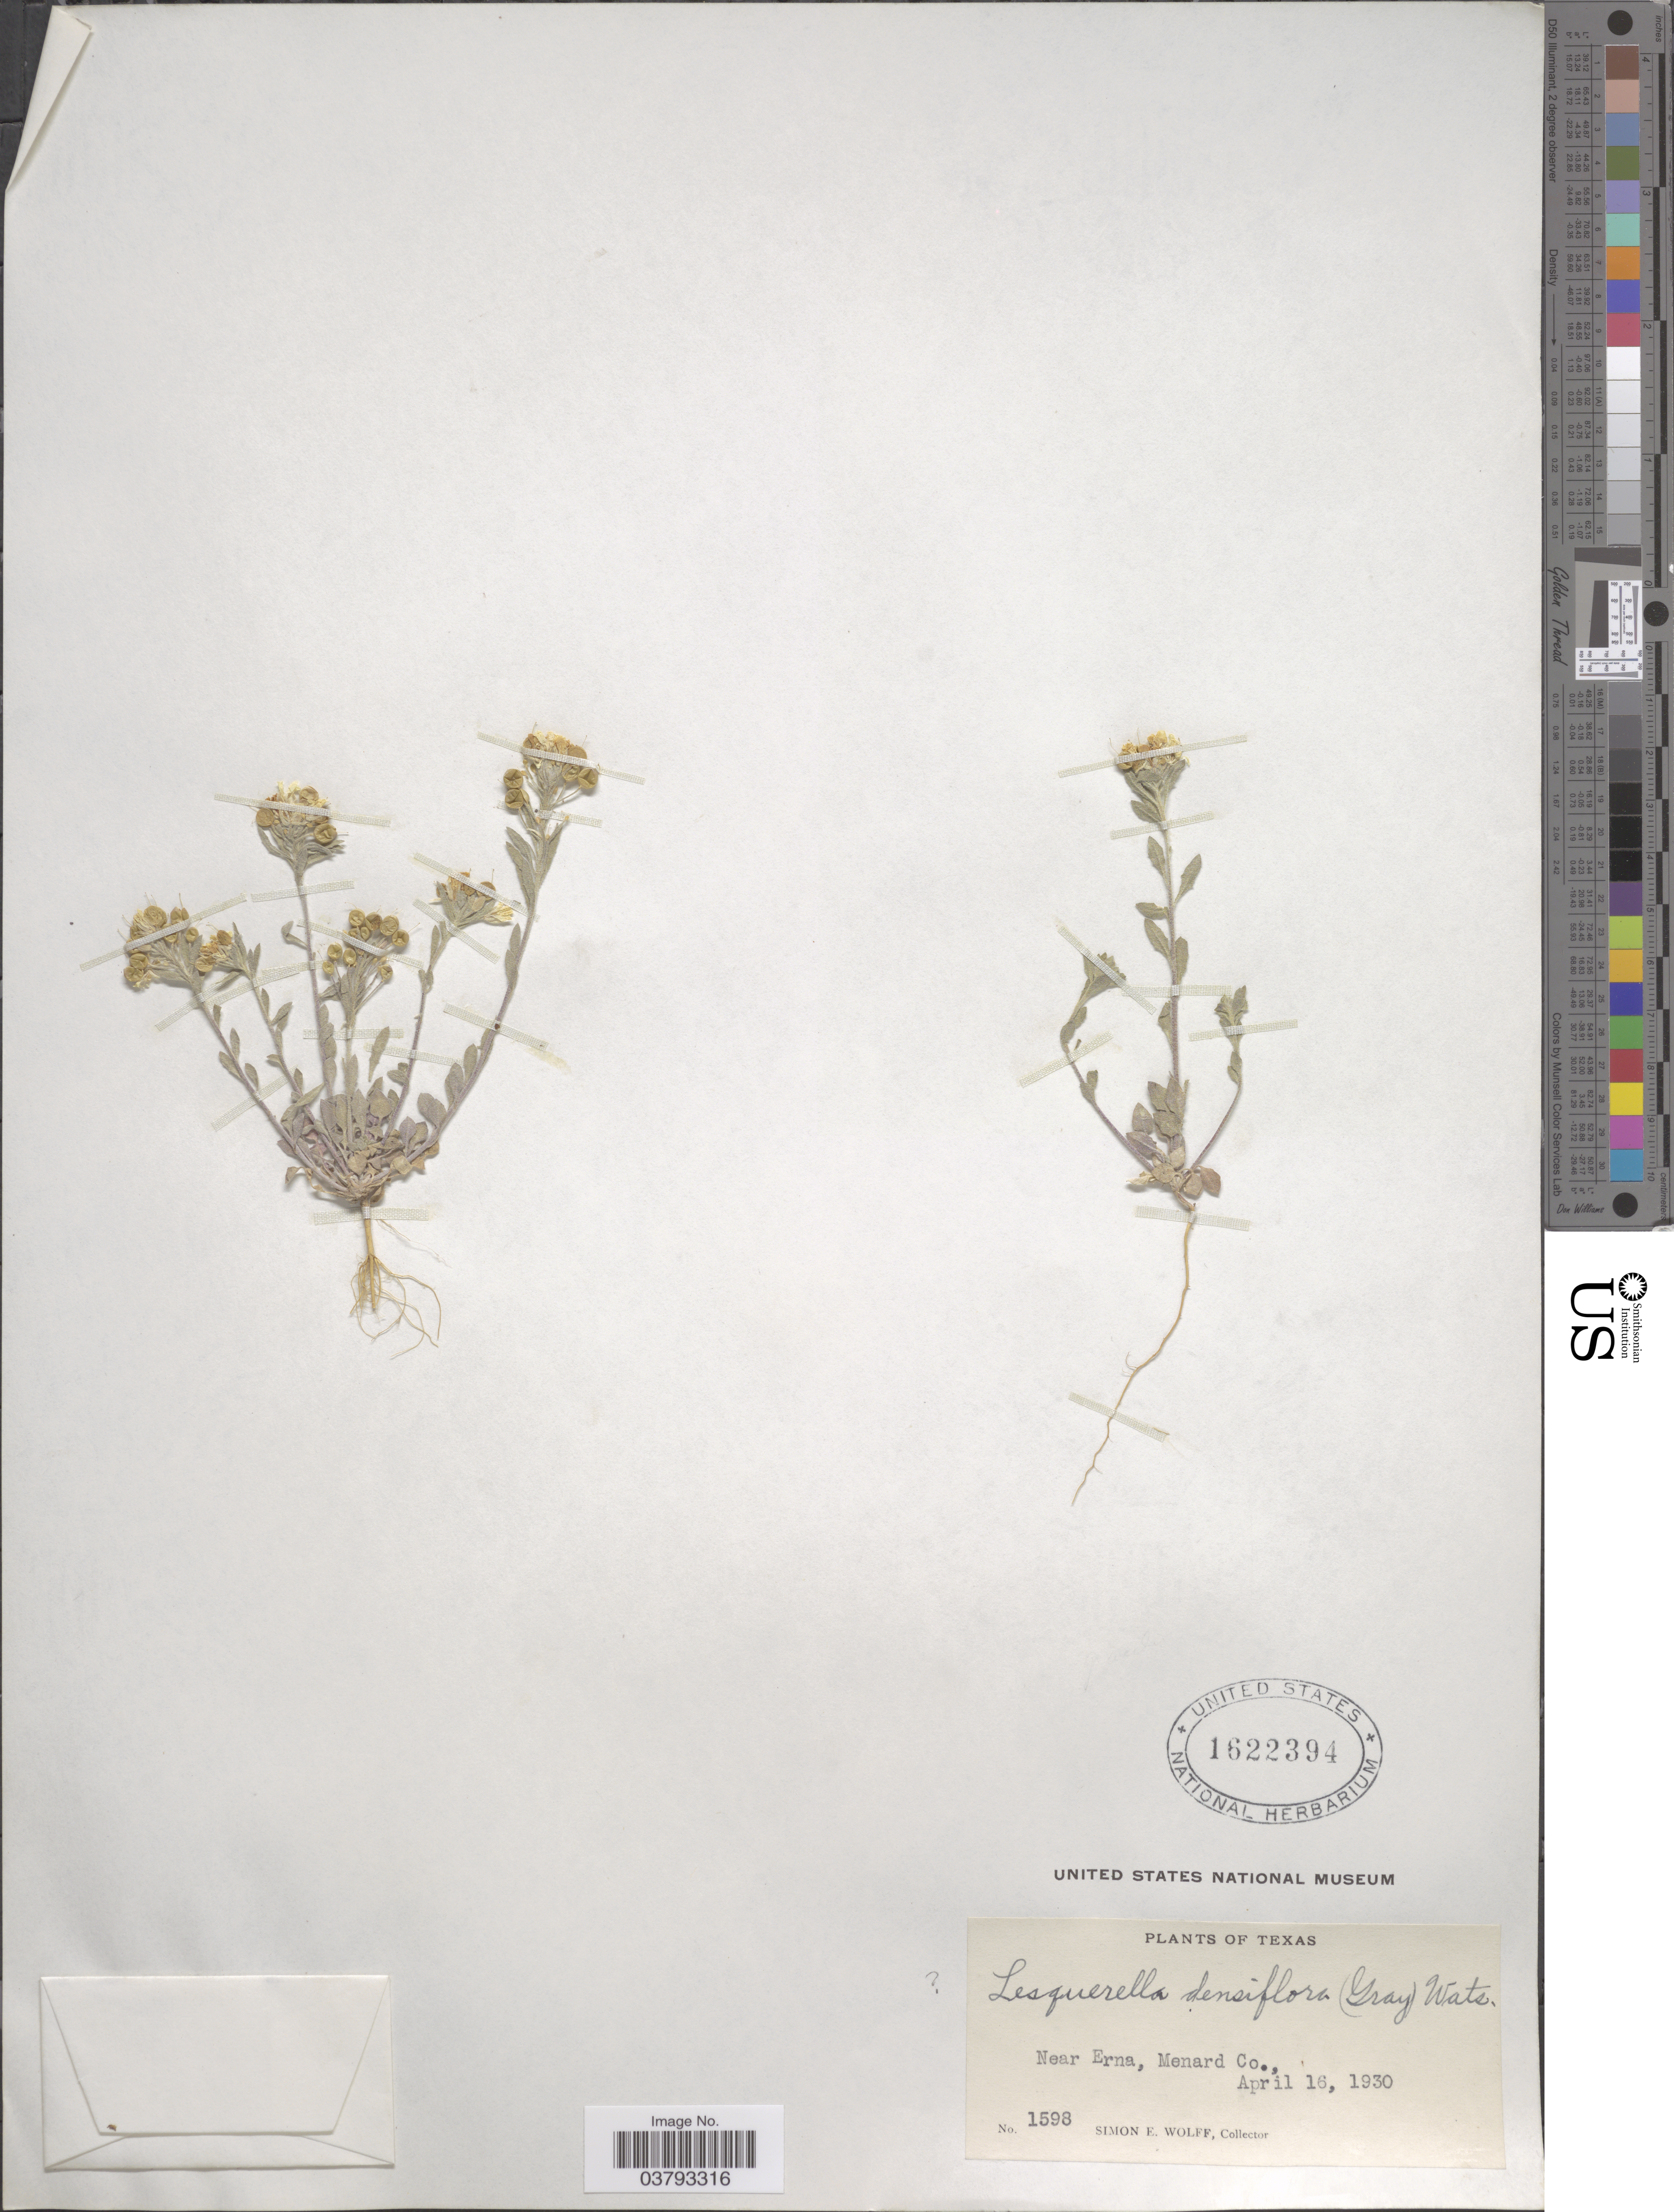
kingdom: Plantae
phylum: Tracheophyta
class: Magnoliopsida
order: Brassicales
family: Brassicaceae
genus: Lesquerella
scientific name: Lesquerella densiflora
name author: (A. Gray) S. Watson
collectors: S. E. Wolff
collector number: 1598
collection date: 1930-04-16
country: United States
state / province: Texas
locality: Near Erna, Menard Co.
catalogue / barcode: US 1622394